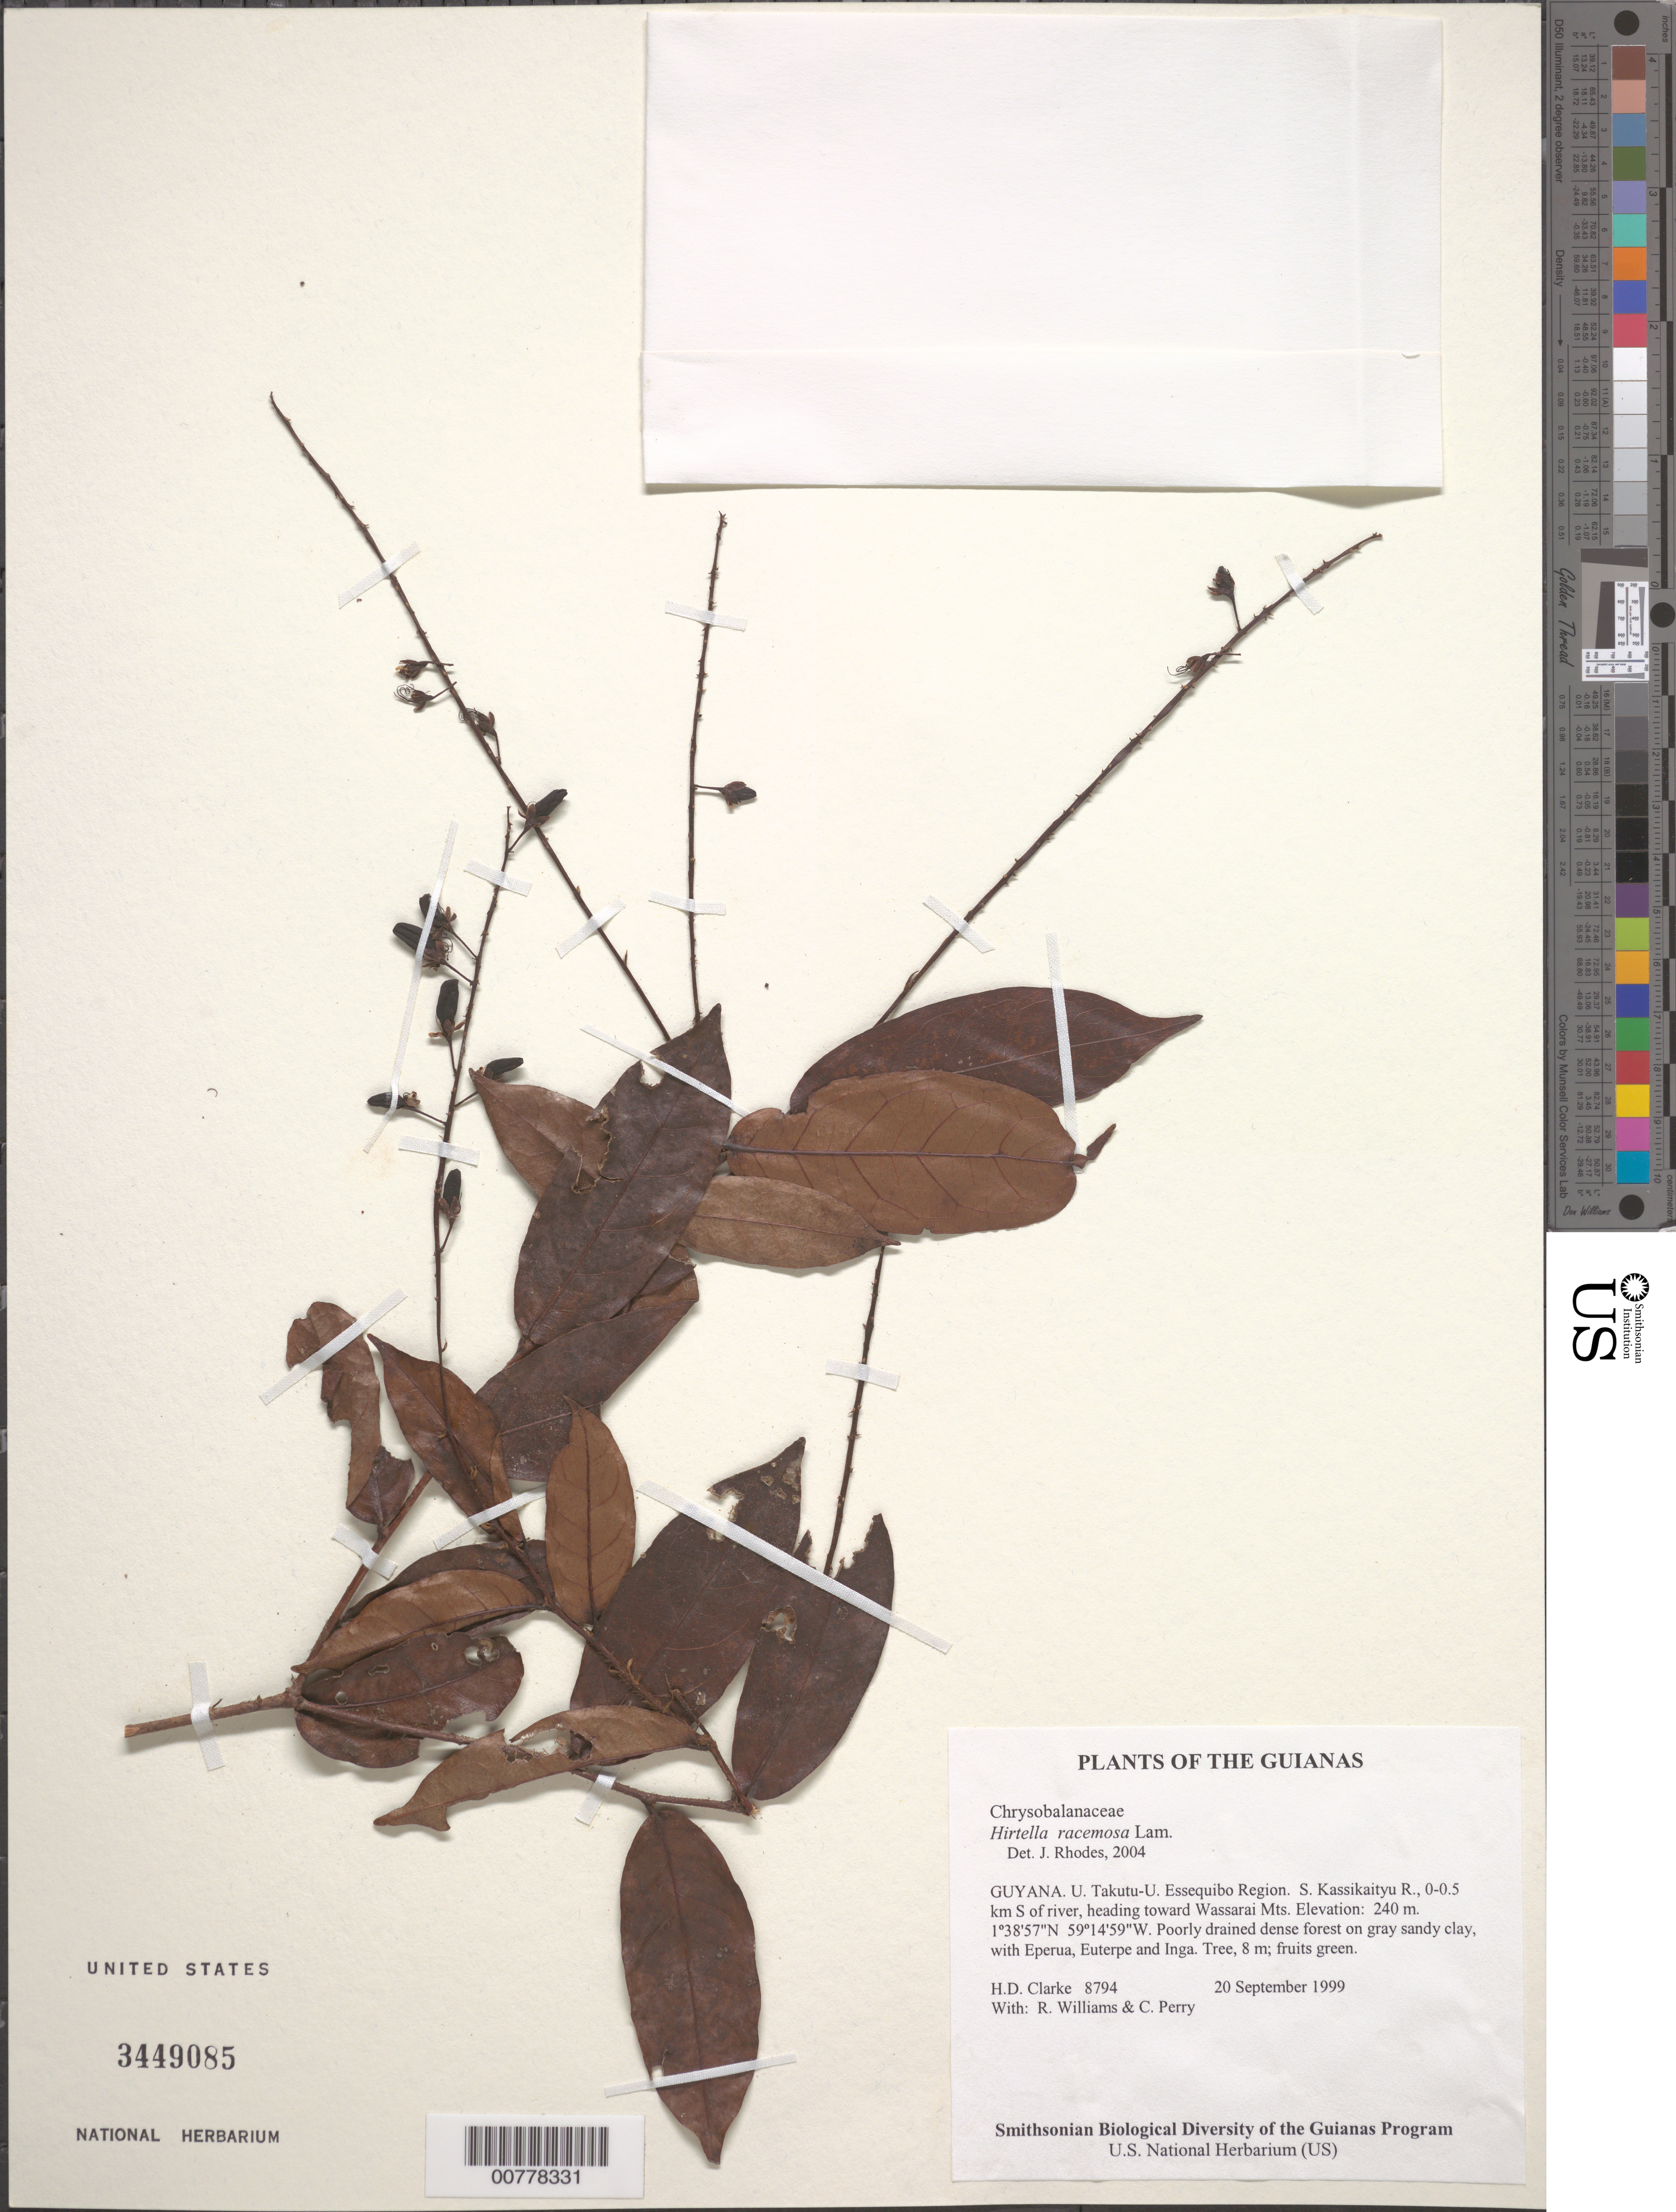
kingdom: Plantae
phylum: Tracheophyta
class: Magnoliopsida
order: Malpighiales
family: Chrysobalanaceae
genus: Hirtella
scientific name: Hirtella racemosa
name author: Lam.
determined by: Rhodes, J.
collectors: H. D. Clarke, R. Williams & C. Perry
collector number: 8794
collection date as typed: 20 September 1999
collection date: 1999-09-20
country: Guyana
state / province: U. Takutu-U. Essequibo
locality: S. Kassikaityu R., 0-0.5 km S of river, heading toward Wassarai Mts.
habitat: Poorly drained dense forest on gray sandy clay, with Eperua, Euterpe and Inga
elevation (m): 240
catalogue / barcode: US 3449085